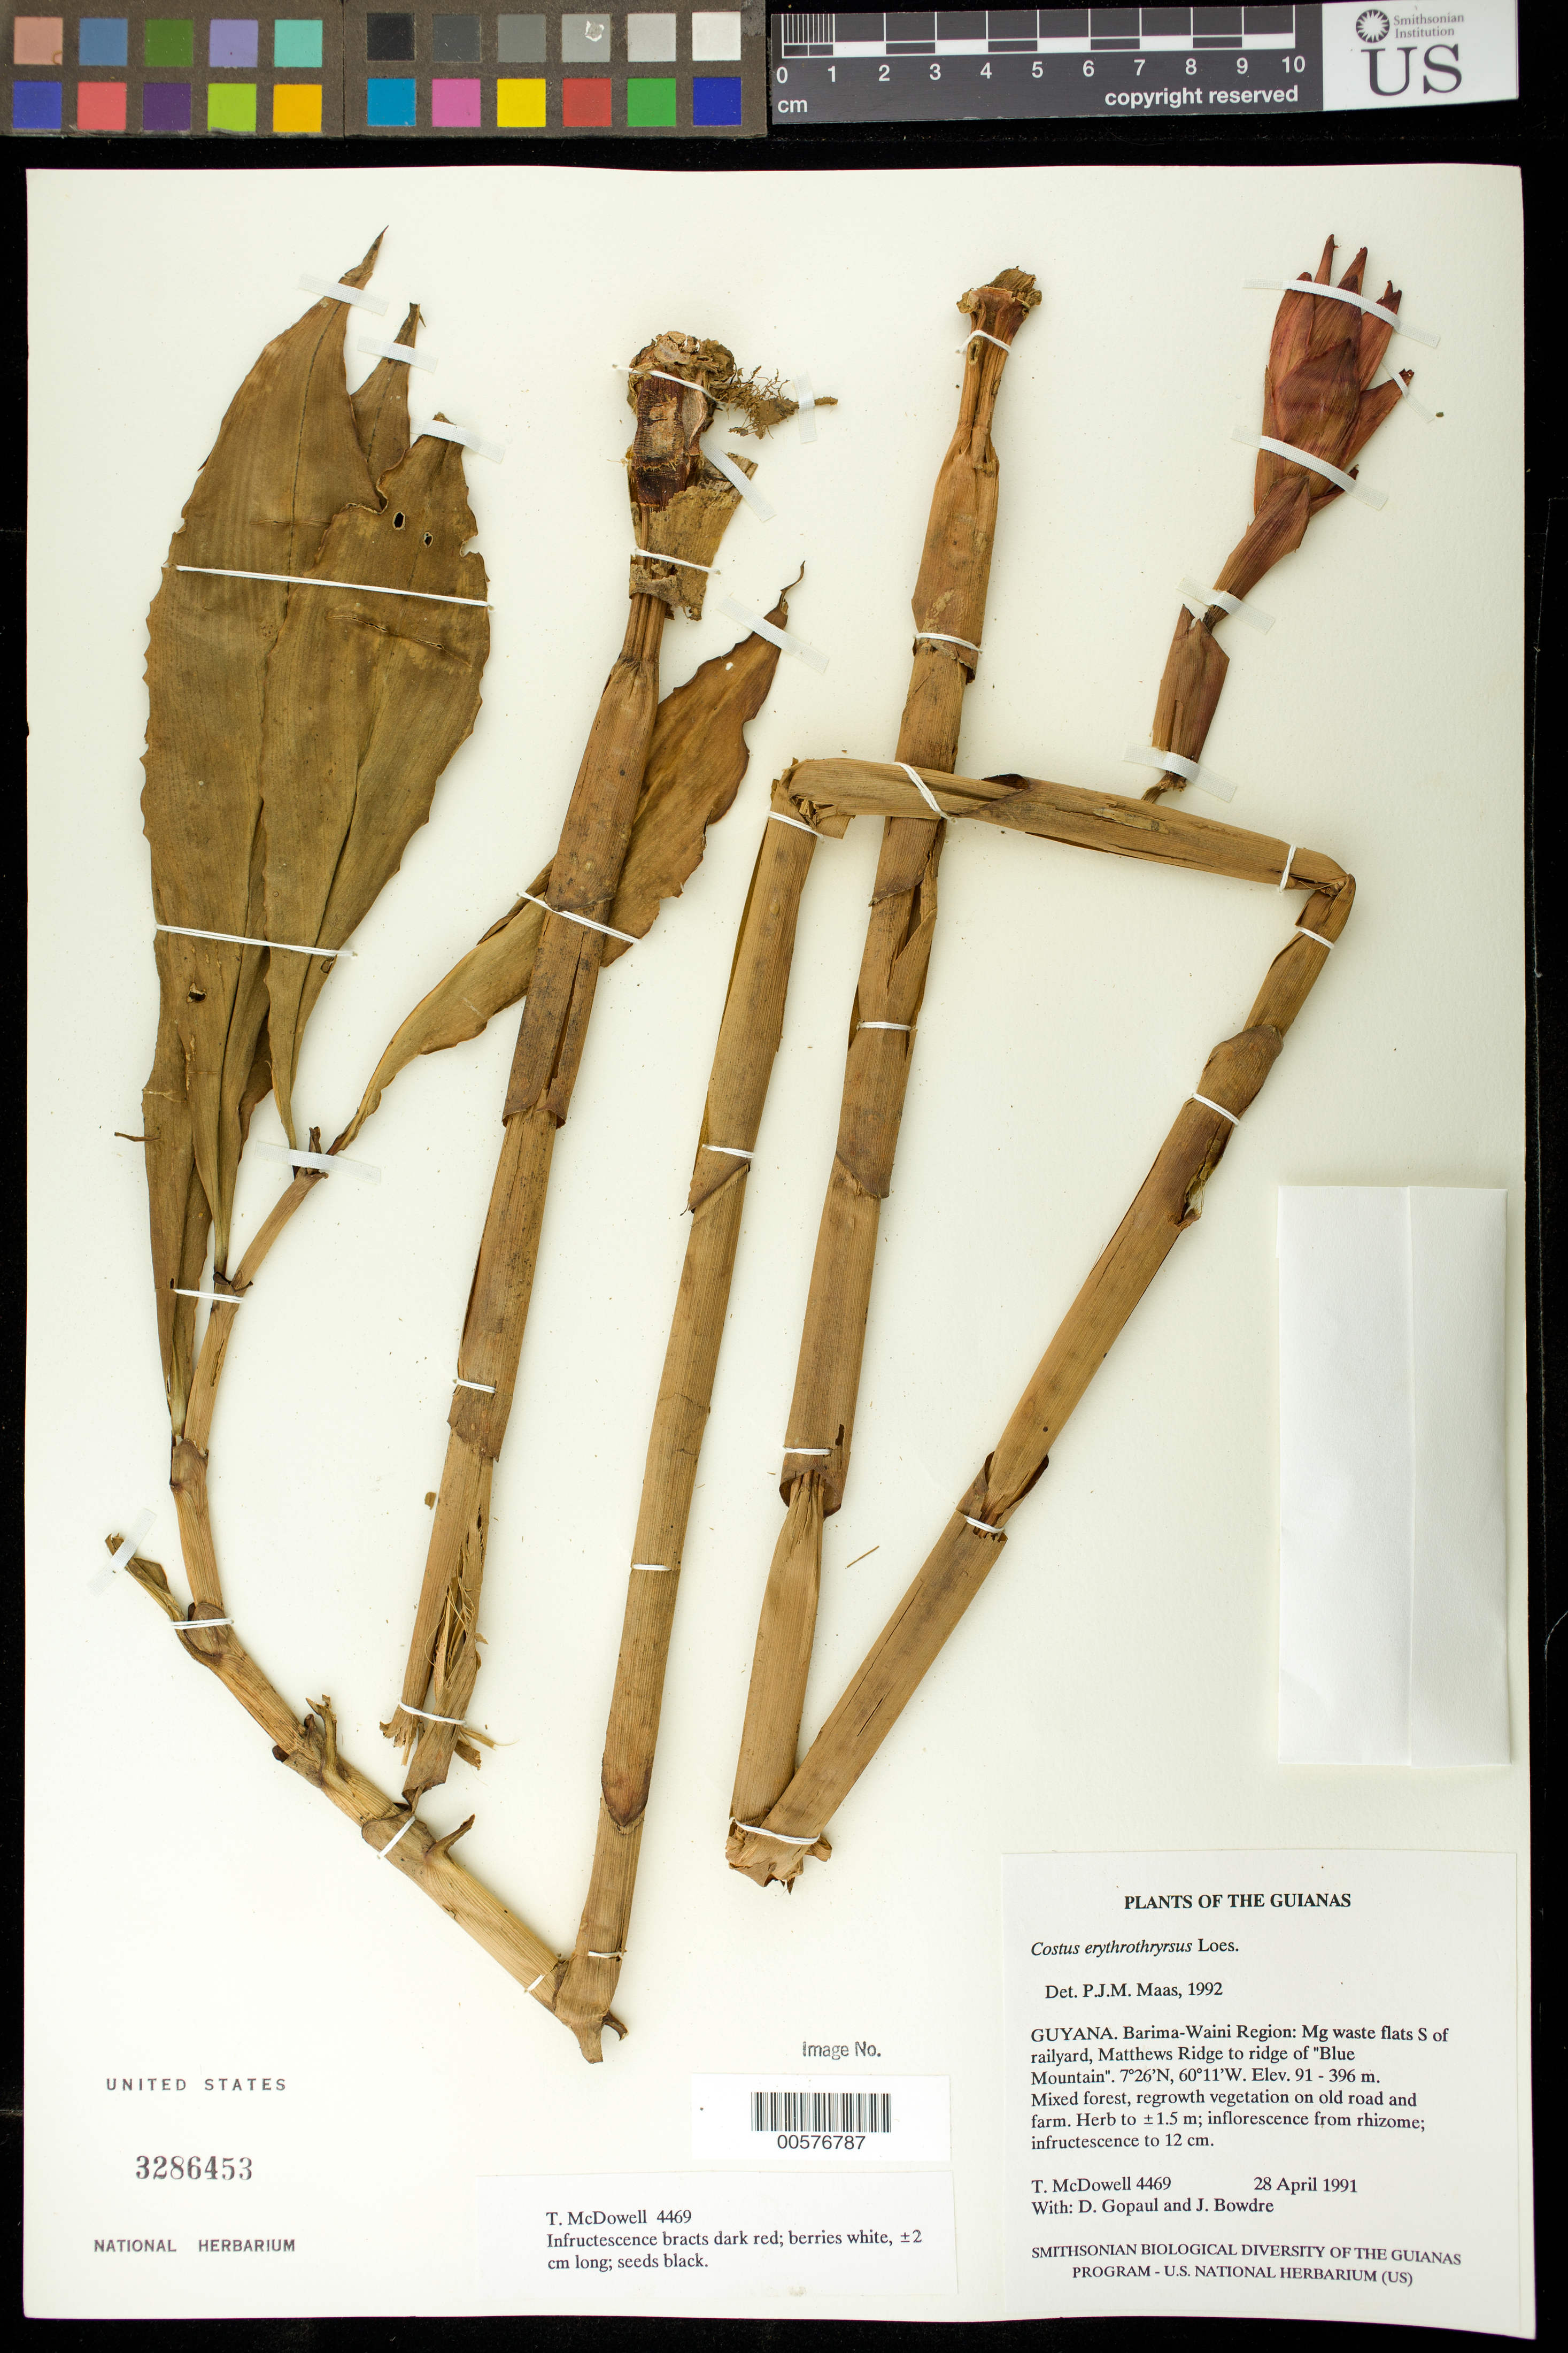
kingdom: Plantae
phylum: Tracheophyta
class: Liliopsida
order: Zingiberales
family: Costaceae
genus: Costus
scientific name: Costus erythrothyrsus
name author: Loes.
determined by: Maas, Paul J. M.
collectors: T. McDowell, D. Gopaul & J. Bowdre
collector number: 4469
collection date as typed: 28 April 1991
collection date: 1991-04-28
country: Guyana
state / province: Barima-Waini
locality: Mg waste flats S of railyard, Matthews Ridge to ridge of "Blue Mountain"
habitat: Mixed forest, regrowth vegetation on old road and farm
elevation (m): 91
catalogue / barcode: US 3286453